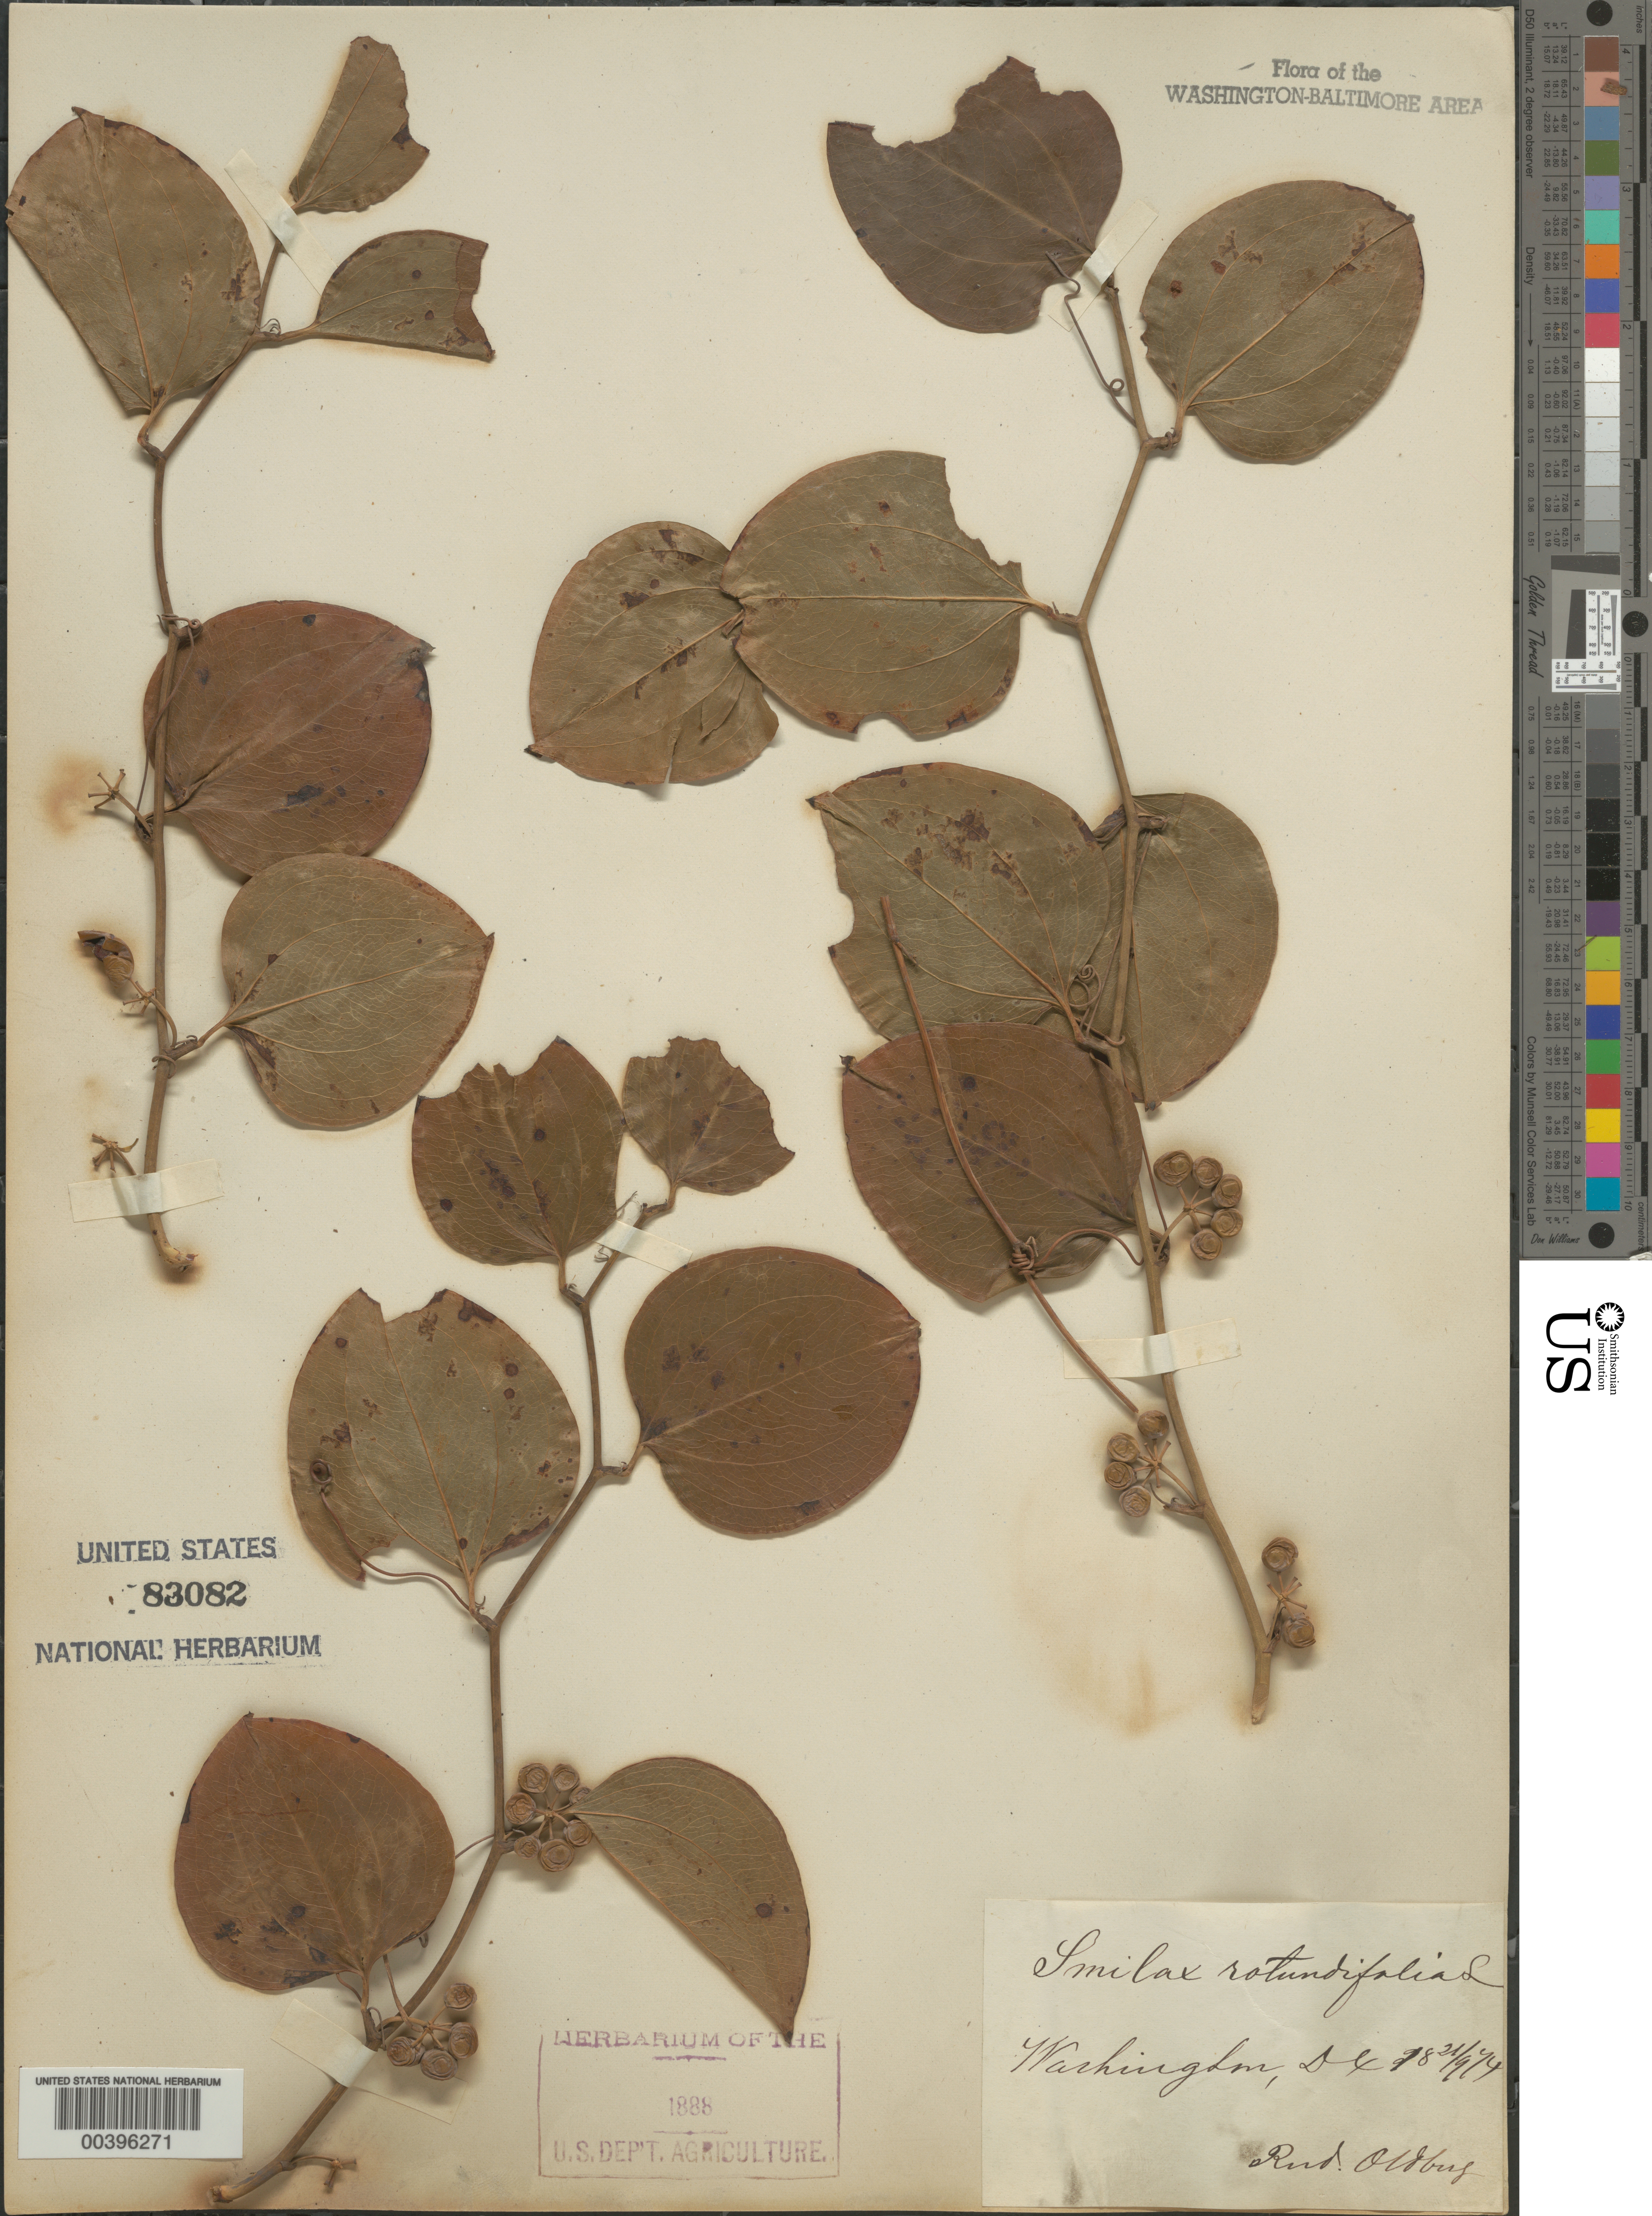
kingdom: Plantae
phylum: Tracheophyta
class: Liliopsida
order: Liliales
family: Smilacaceae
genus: Smilax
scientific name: Smilax rotundifolia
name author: L.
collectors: R. Oldberg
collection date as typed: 21 Sep 1874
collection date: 1874-09-21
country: United States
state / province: District of Columbia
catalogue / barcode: US 83082